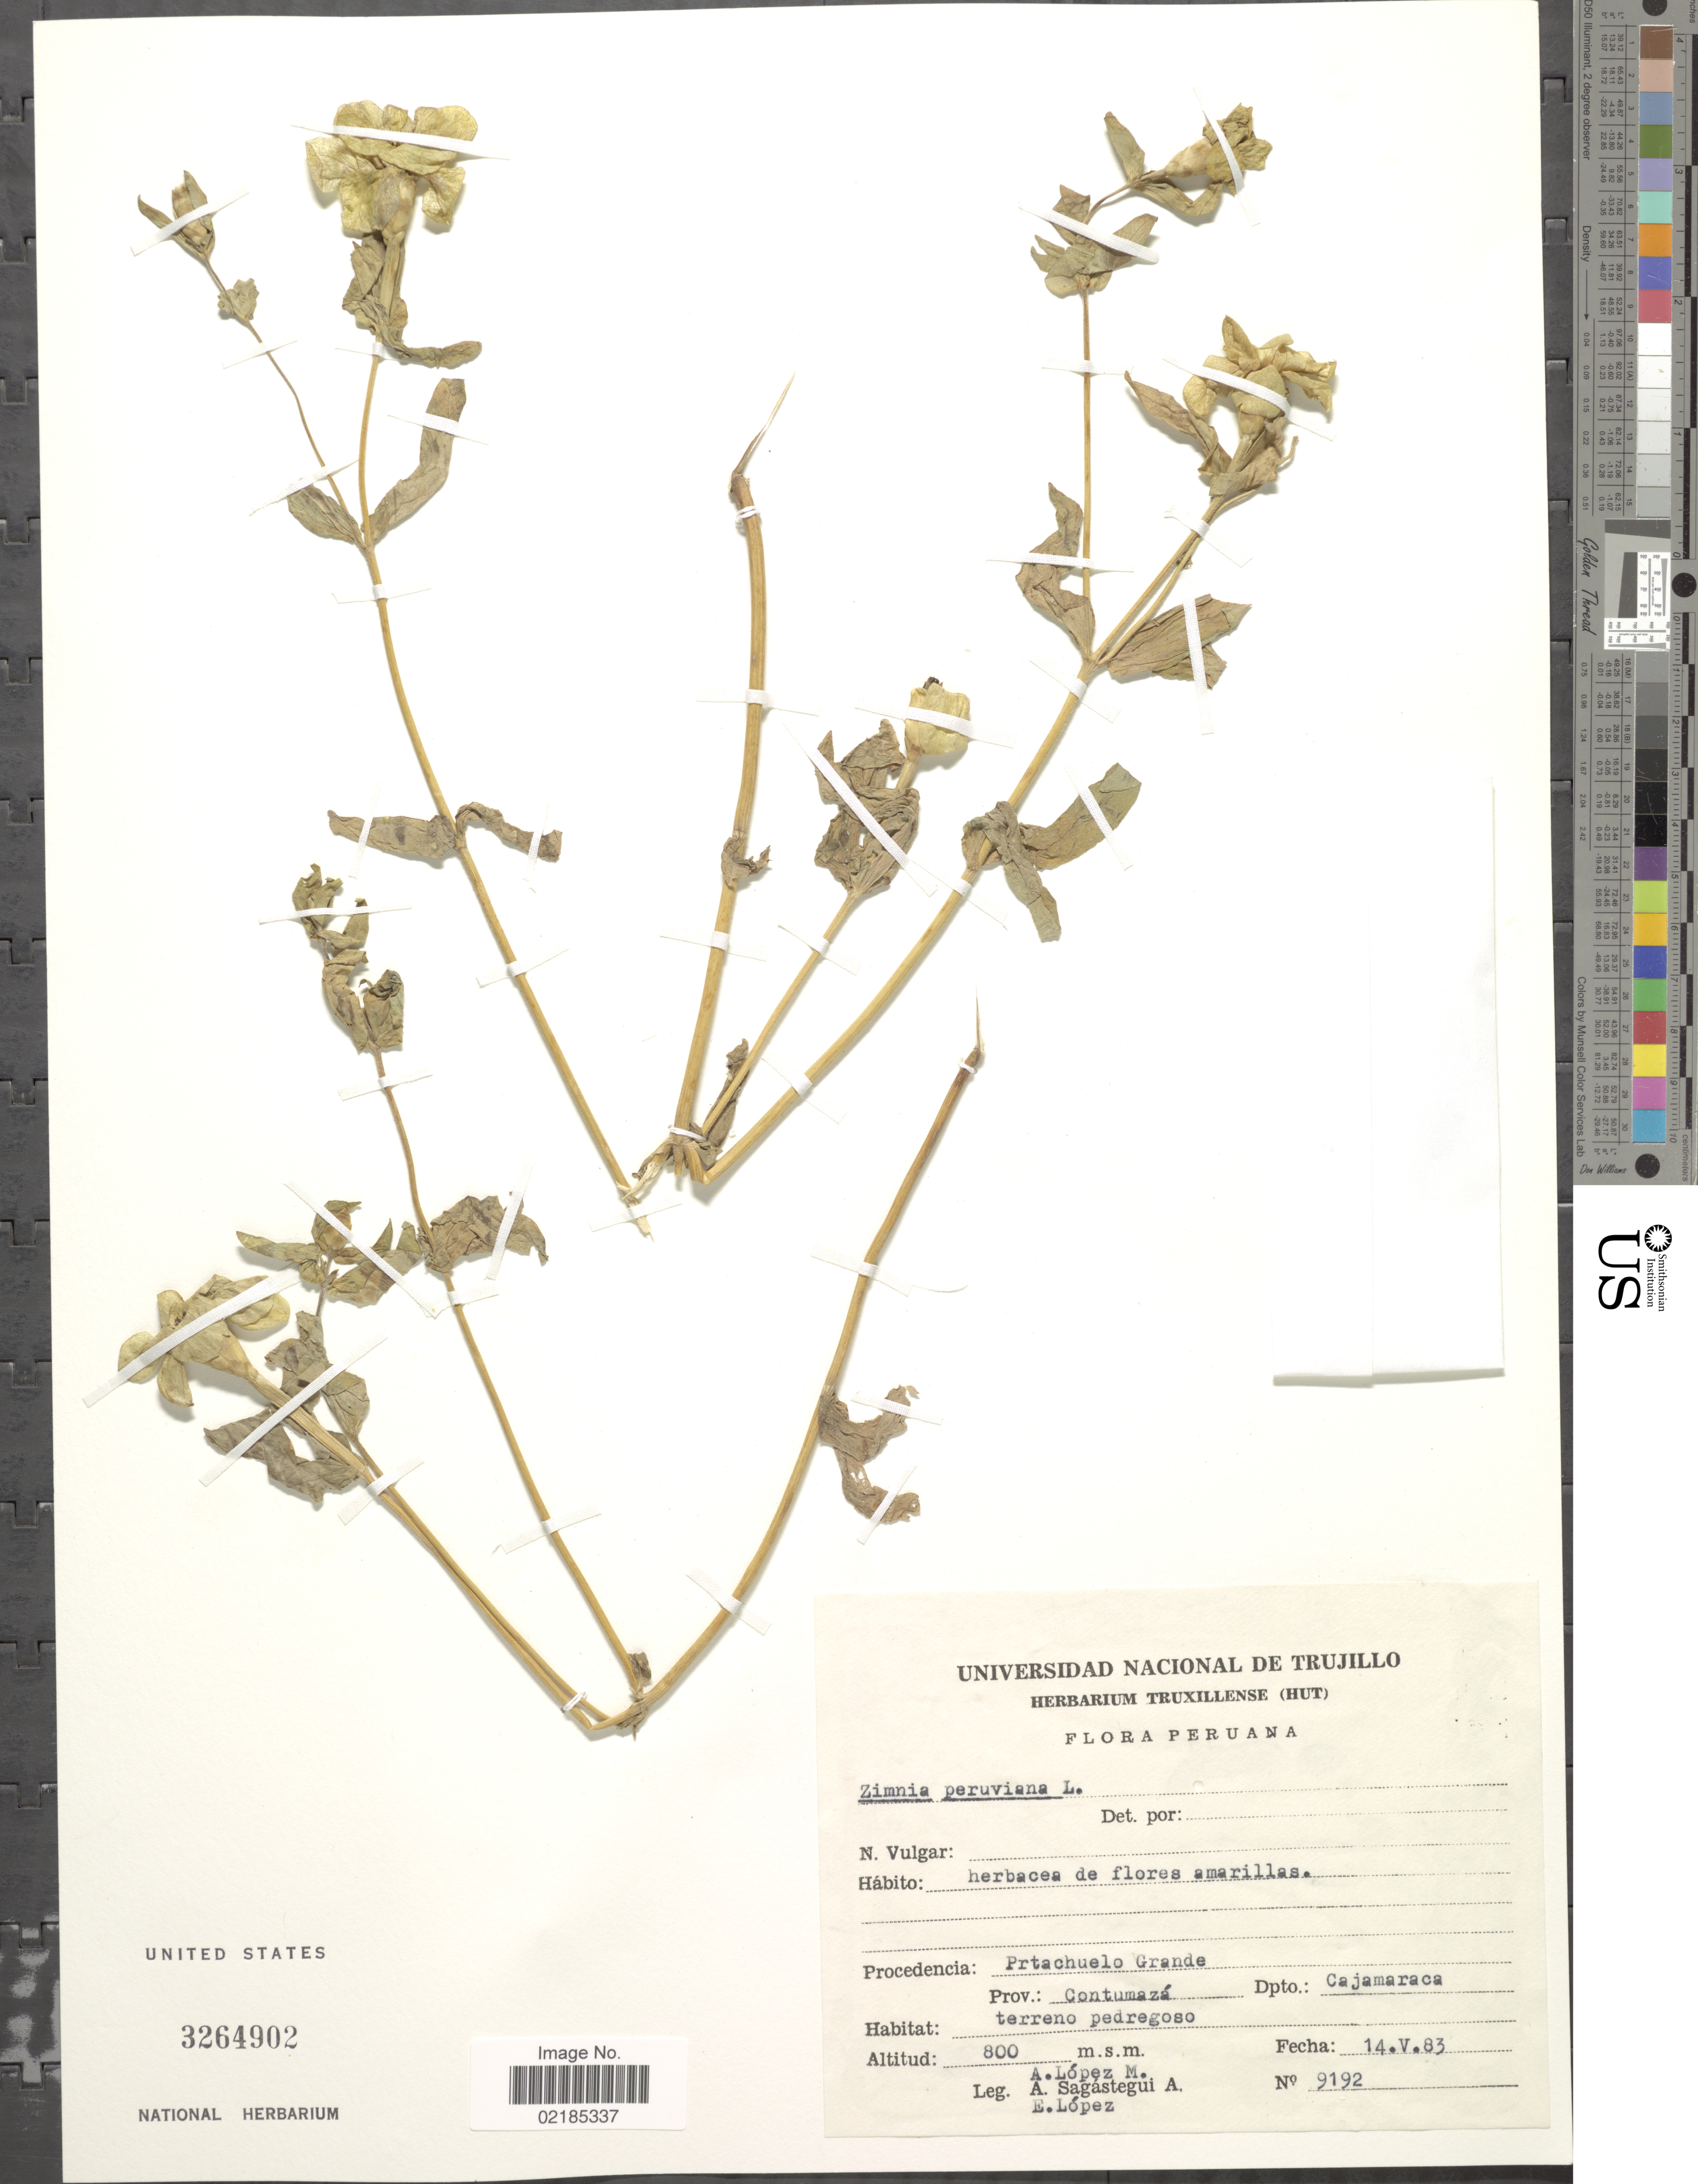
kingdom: Plantae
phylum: Tracheophyta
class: Magnoliopsida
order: Asterales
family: Asteraceae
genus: Zinnia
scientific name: Zinnia multiflora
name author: L.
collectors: A. López M., A. Sagástegui A. & E. López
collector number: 9192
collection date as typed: Transcribed d/m/y: 14/5/83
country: Peru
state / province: Cajamarca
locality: Procedencia Prtachuelo Grande. Prov. Contumaza.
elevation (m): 800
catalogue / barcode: US 3264901